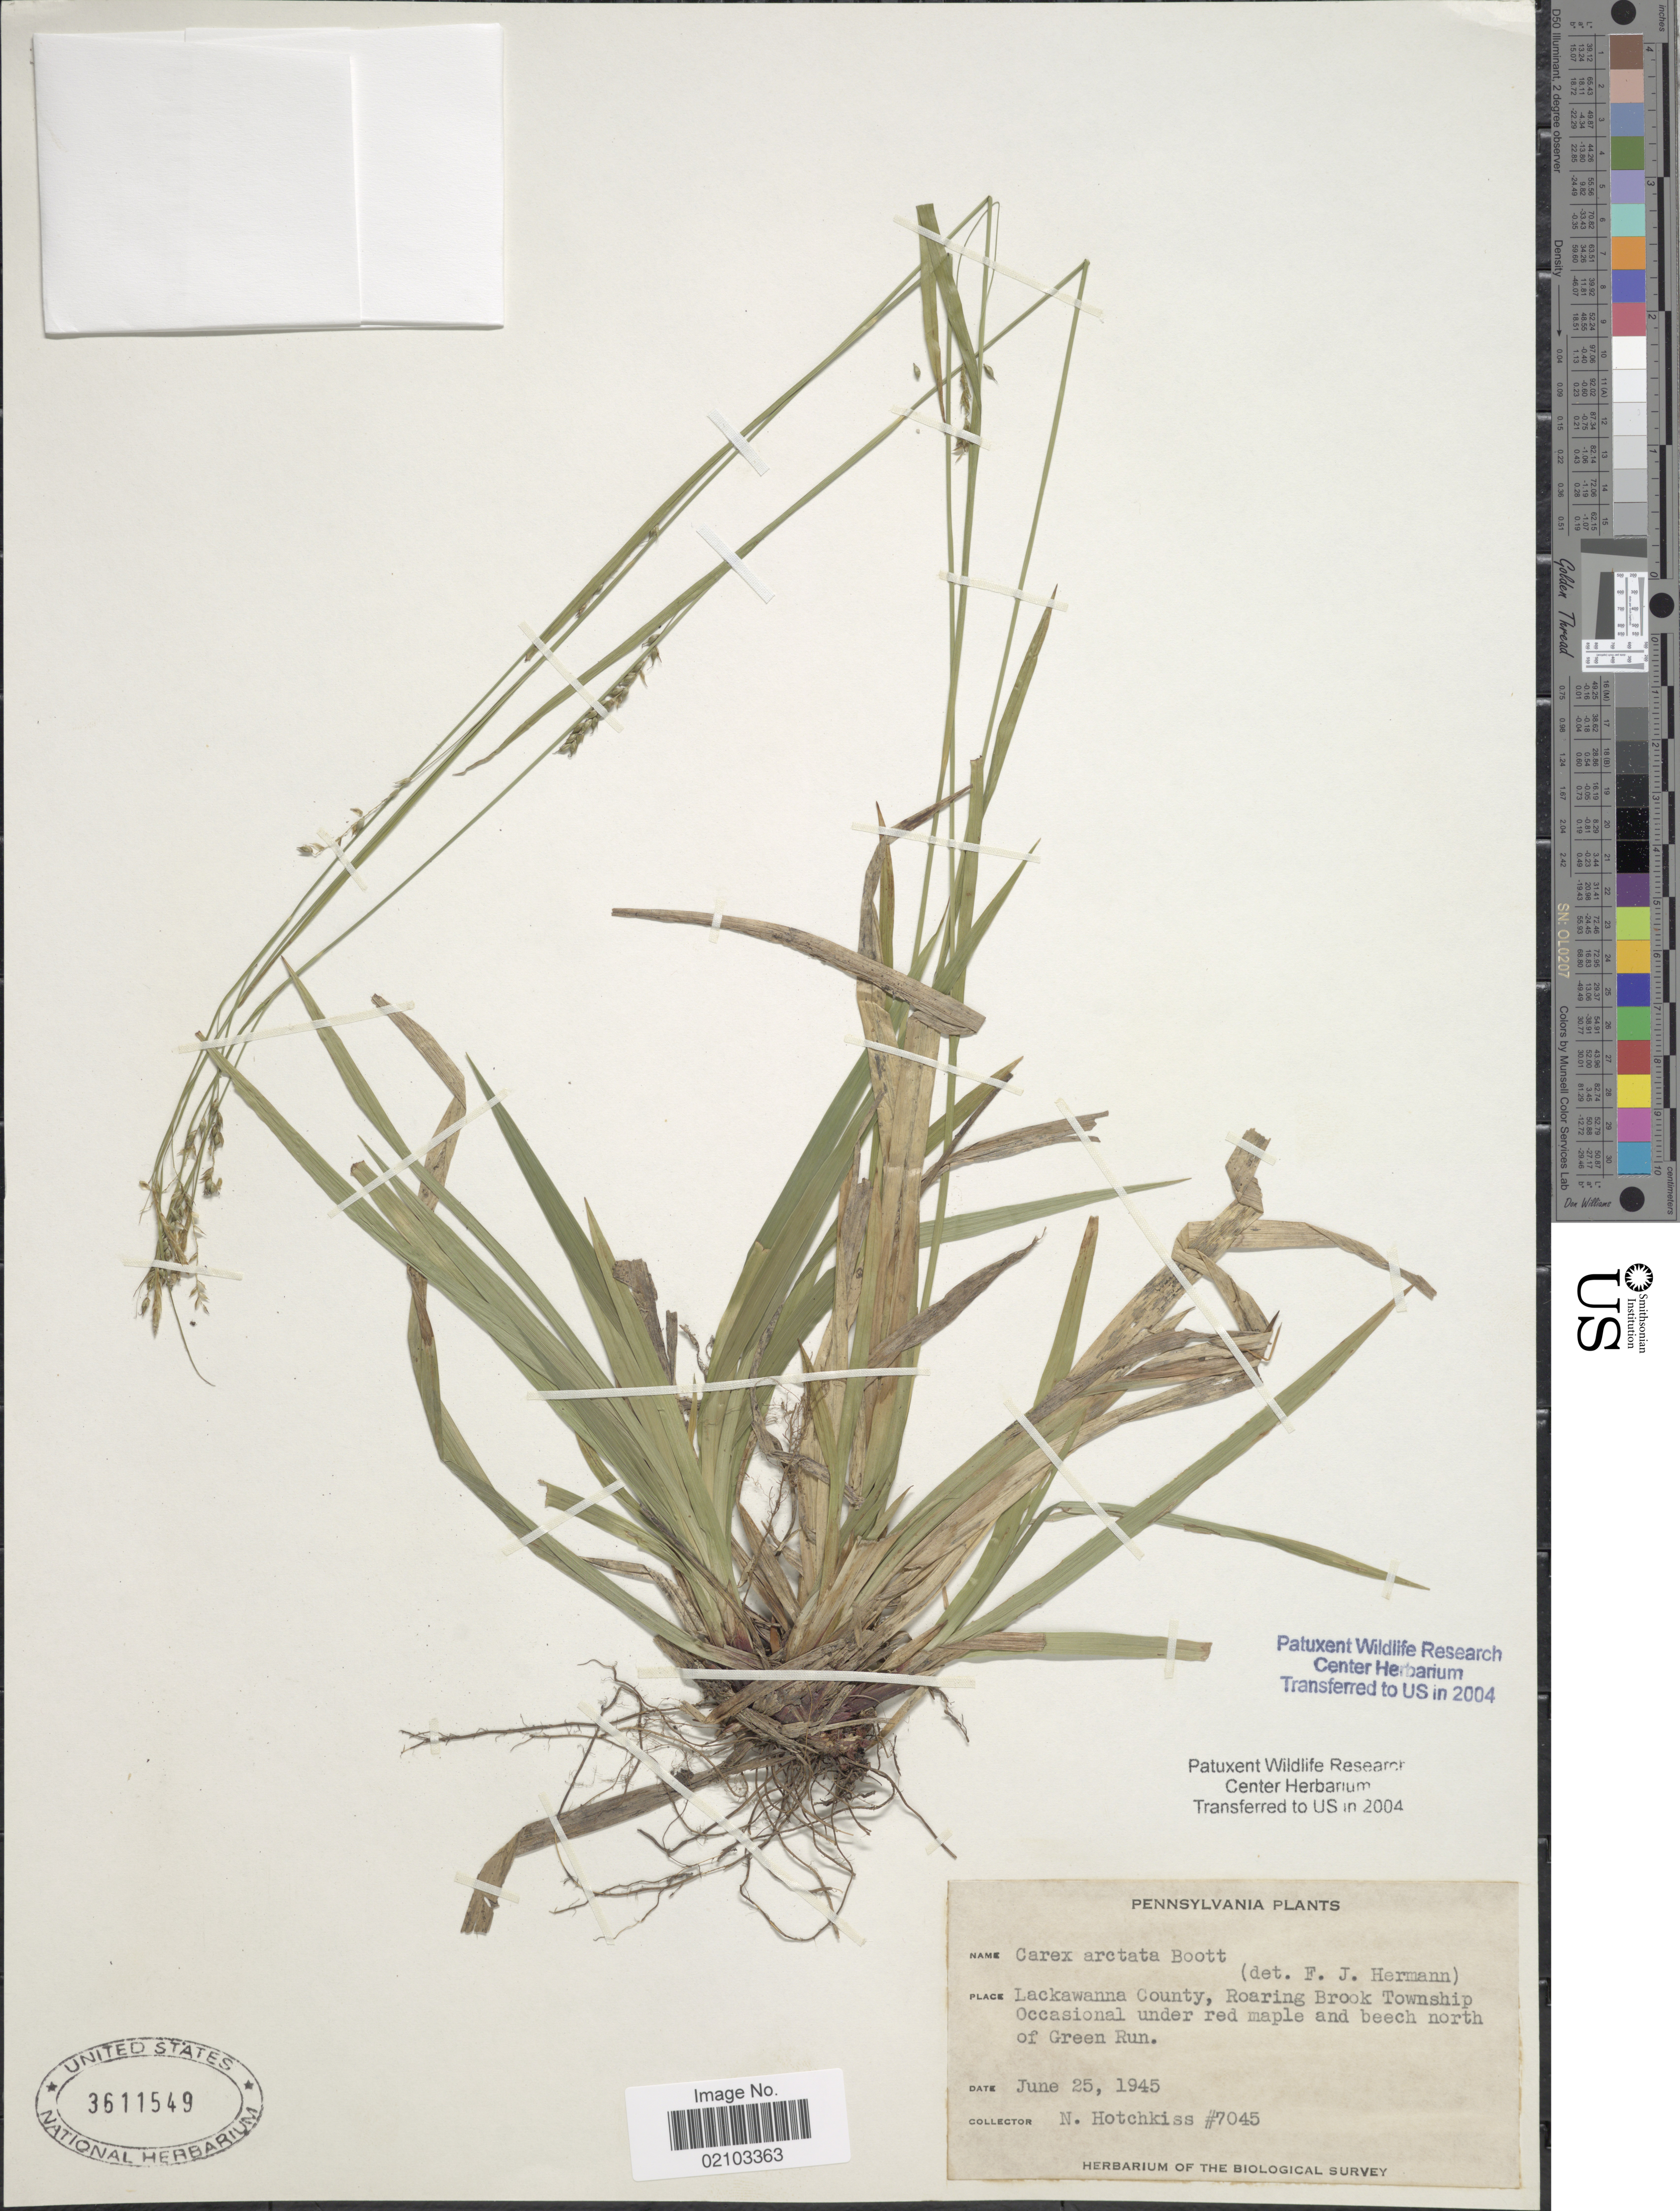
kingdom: Plantae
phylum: Tracheophyta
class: Liliopsida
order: Poales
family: Cyperaceae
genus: Carex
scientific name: Carex arctata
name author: Boott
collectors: N. Hotchkiss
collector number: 7045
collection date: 1945-06-25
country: United States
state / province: Pennsylvania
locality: Lackawanna County, Roaring Brook Township Occasional under red maple and beech north of Green Run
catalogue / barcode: US 3611549